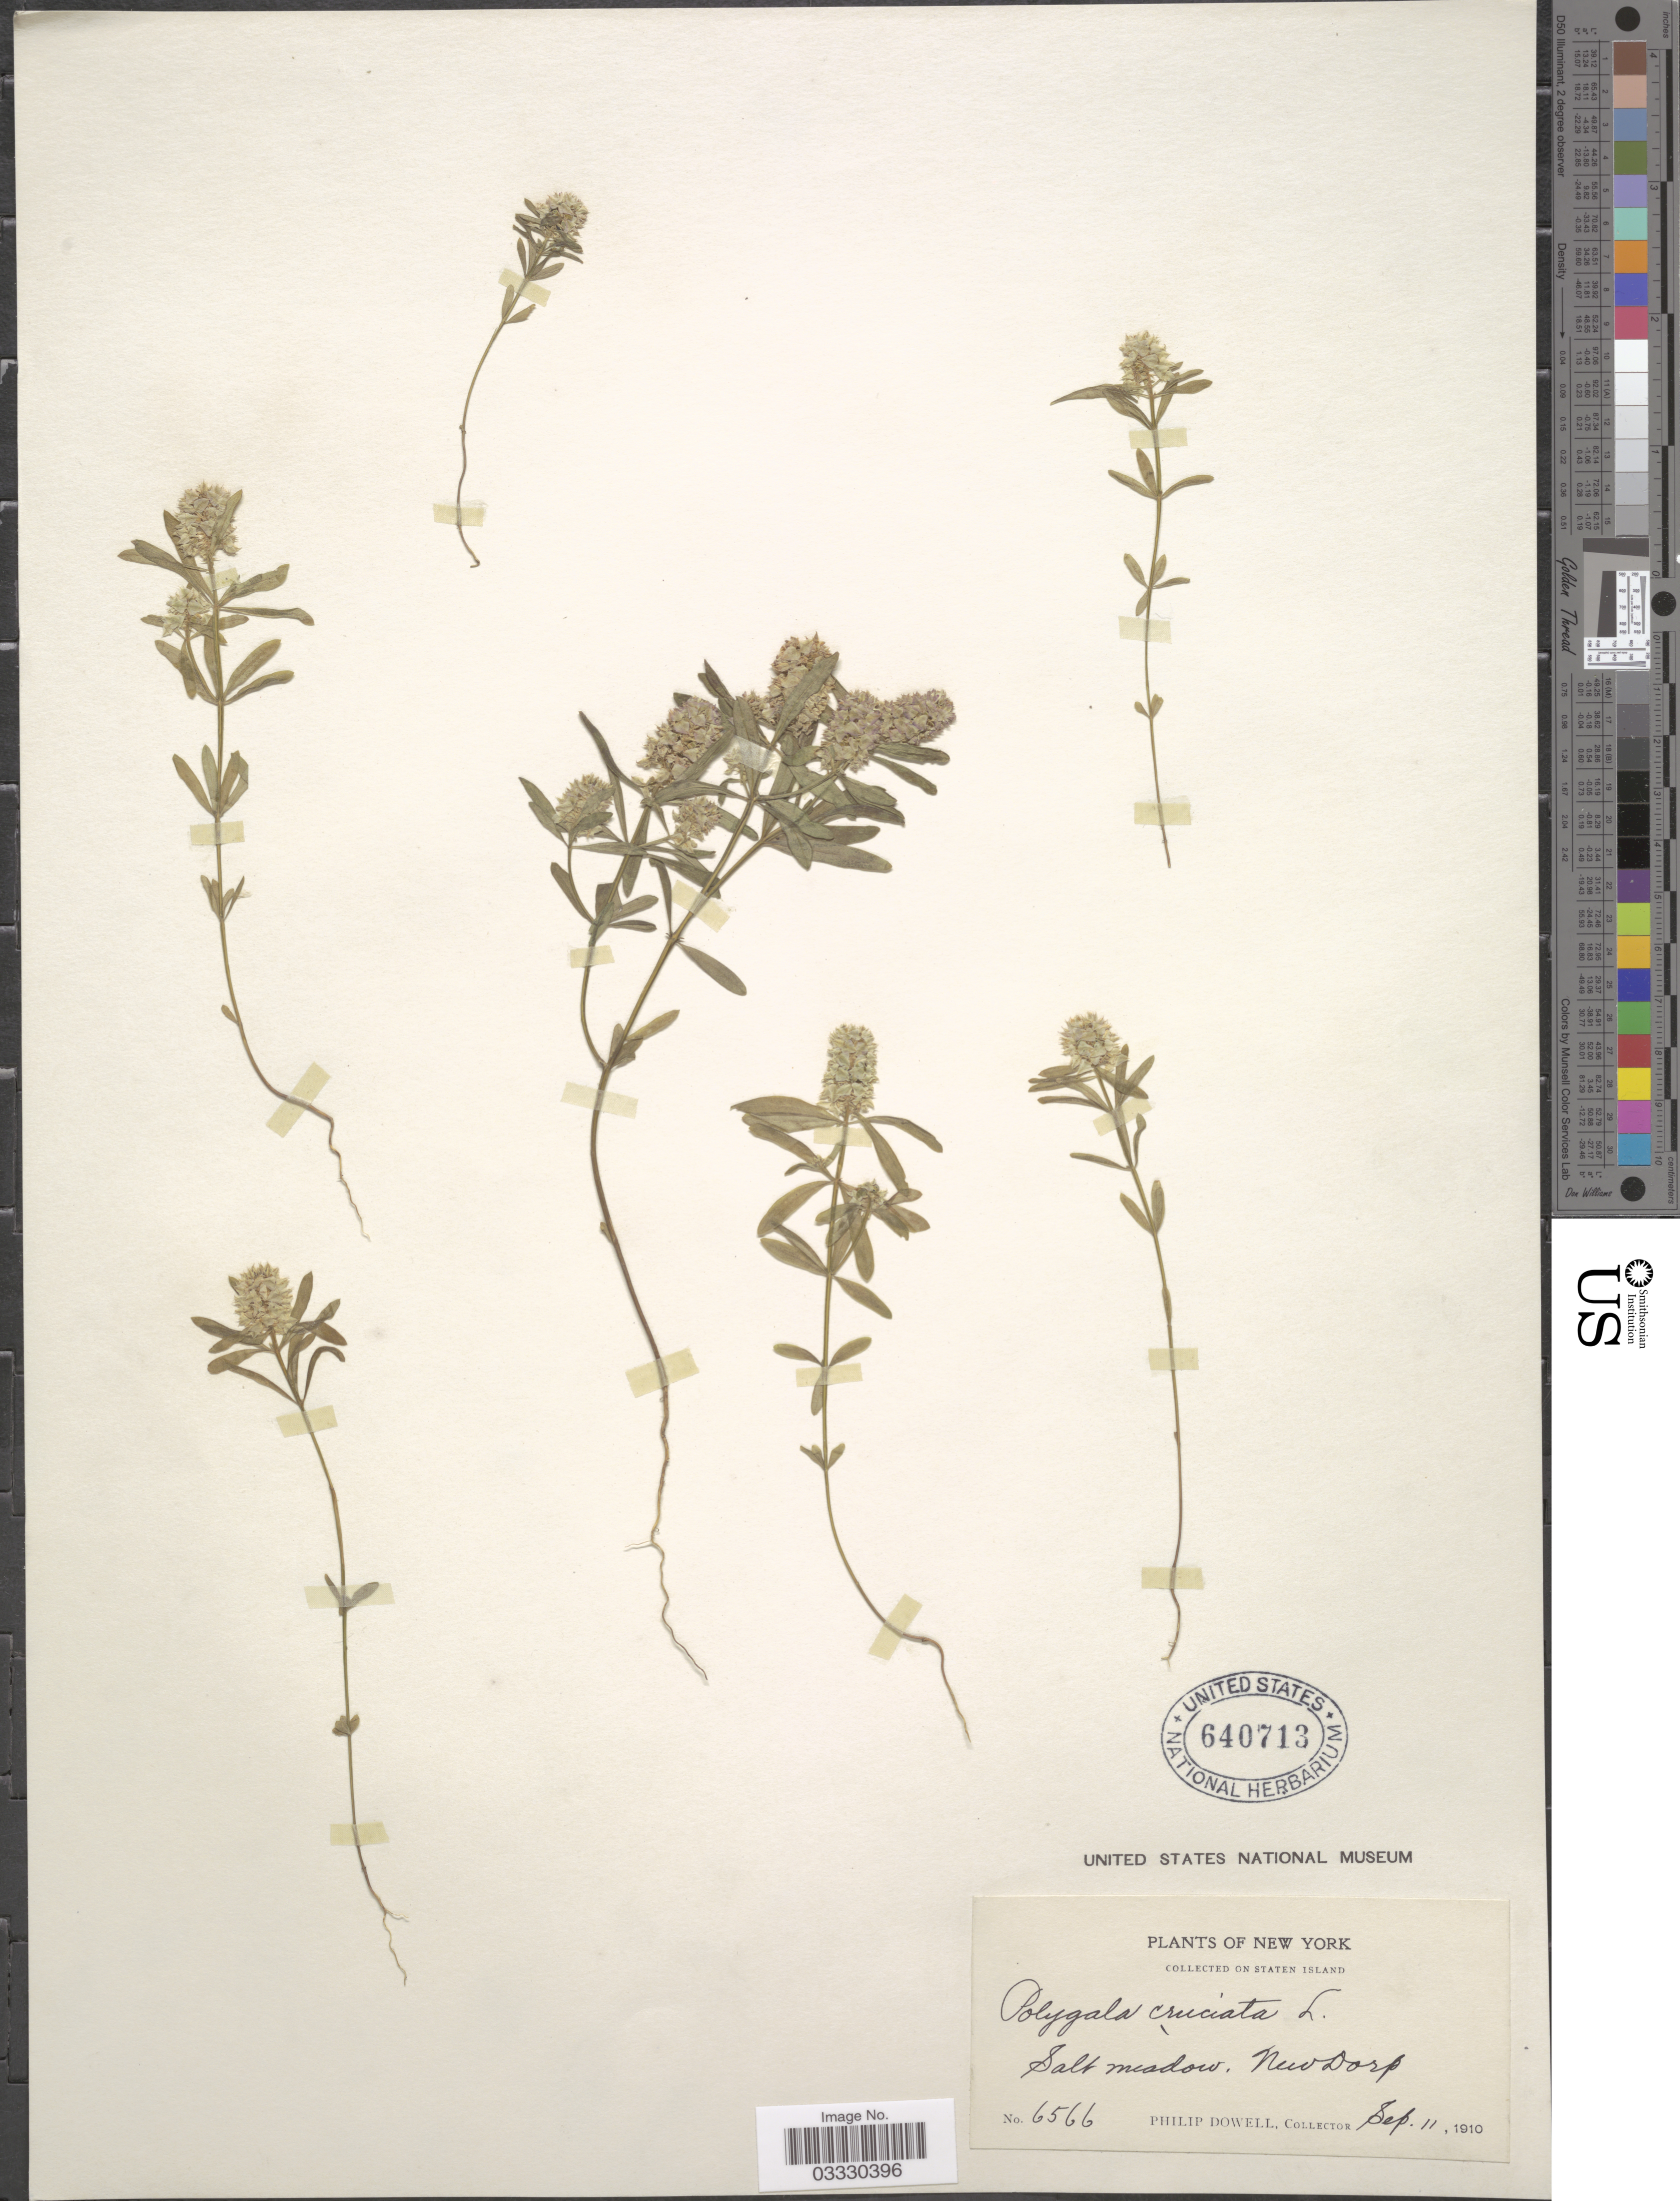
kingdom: Plantae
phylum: Tracheophyta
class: Magnoliopsida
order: Fabales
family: Polygalaceae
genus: Polygala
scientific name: Polygala cruciata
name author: L.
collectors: P. Dowell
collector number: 6566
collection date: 1910-09-11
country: United States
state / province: New York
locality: Staten Island. New Dorp.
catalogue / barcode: US 640713